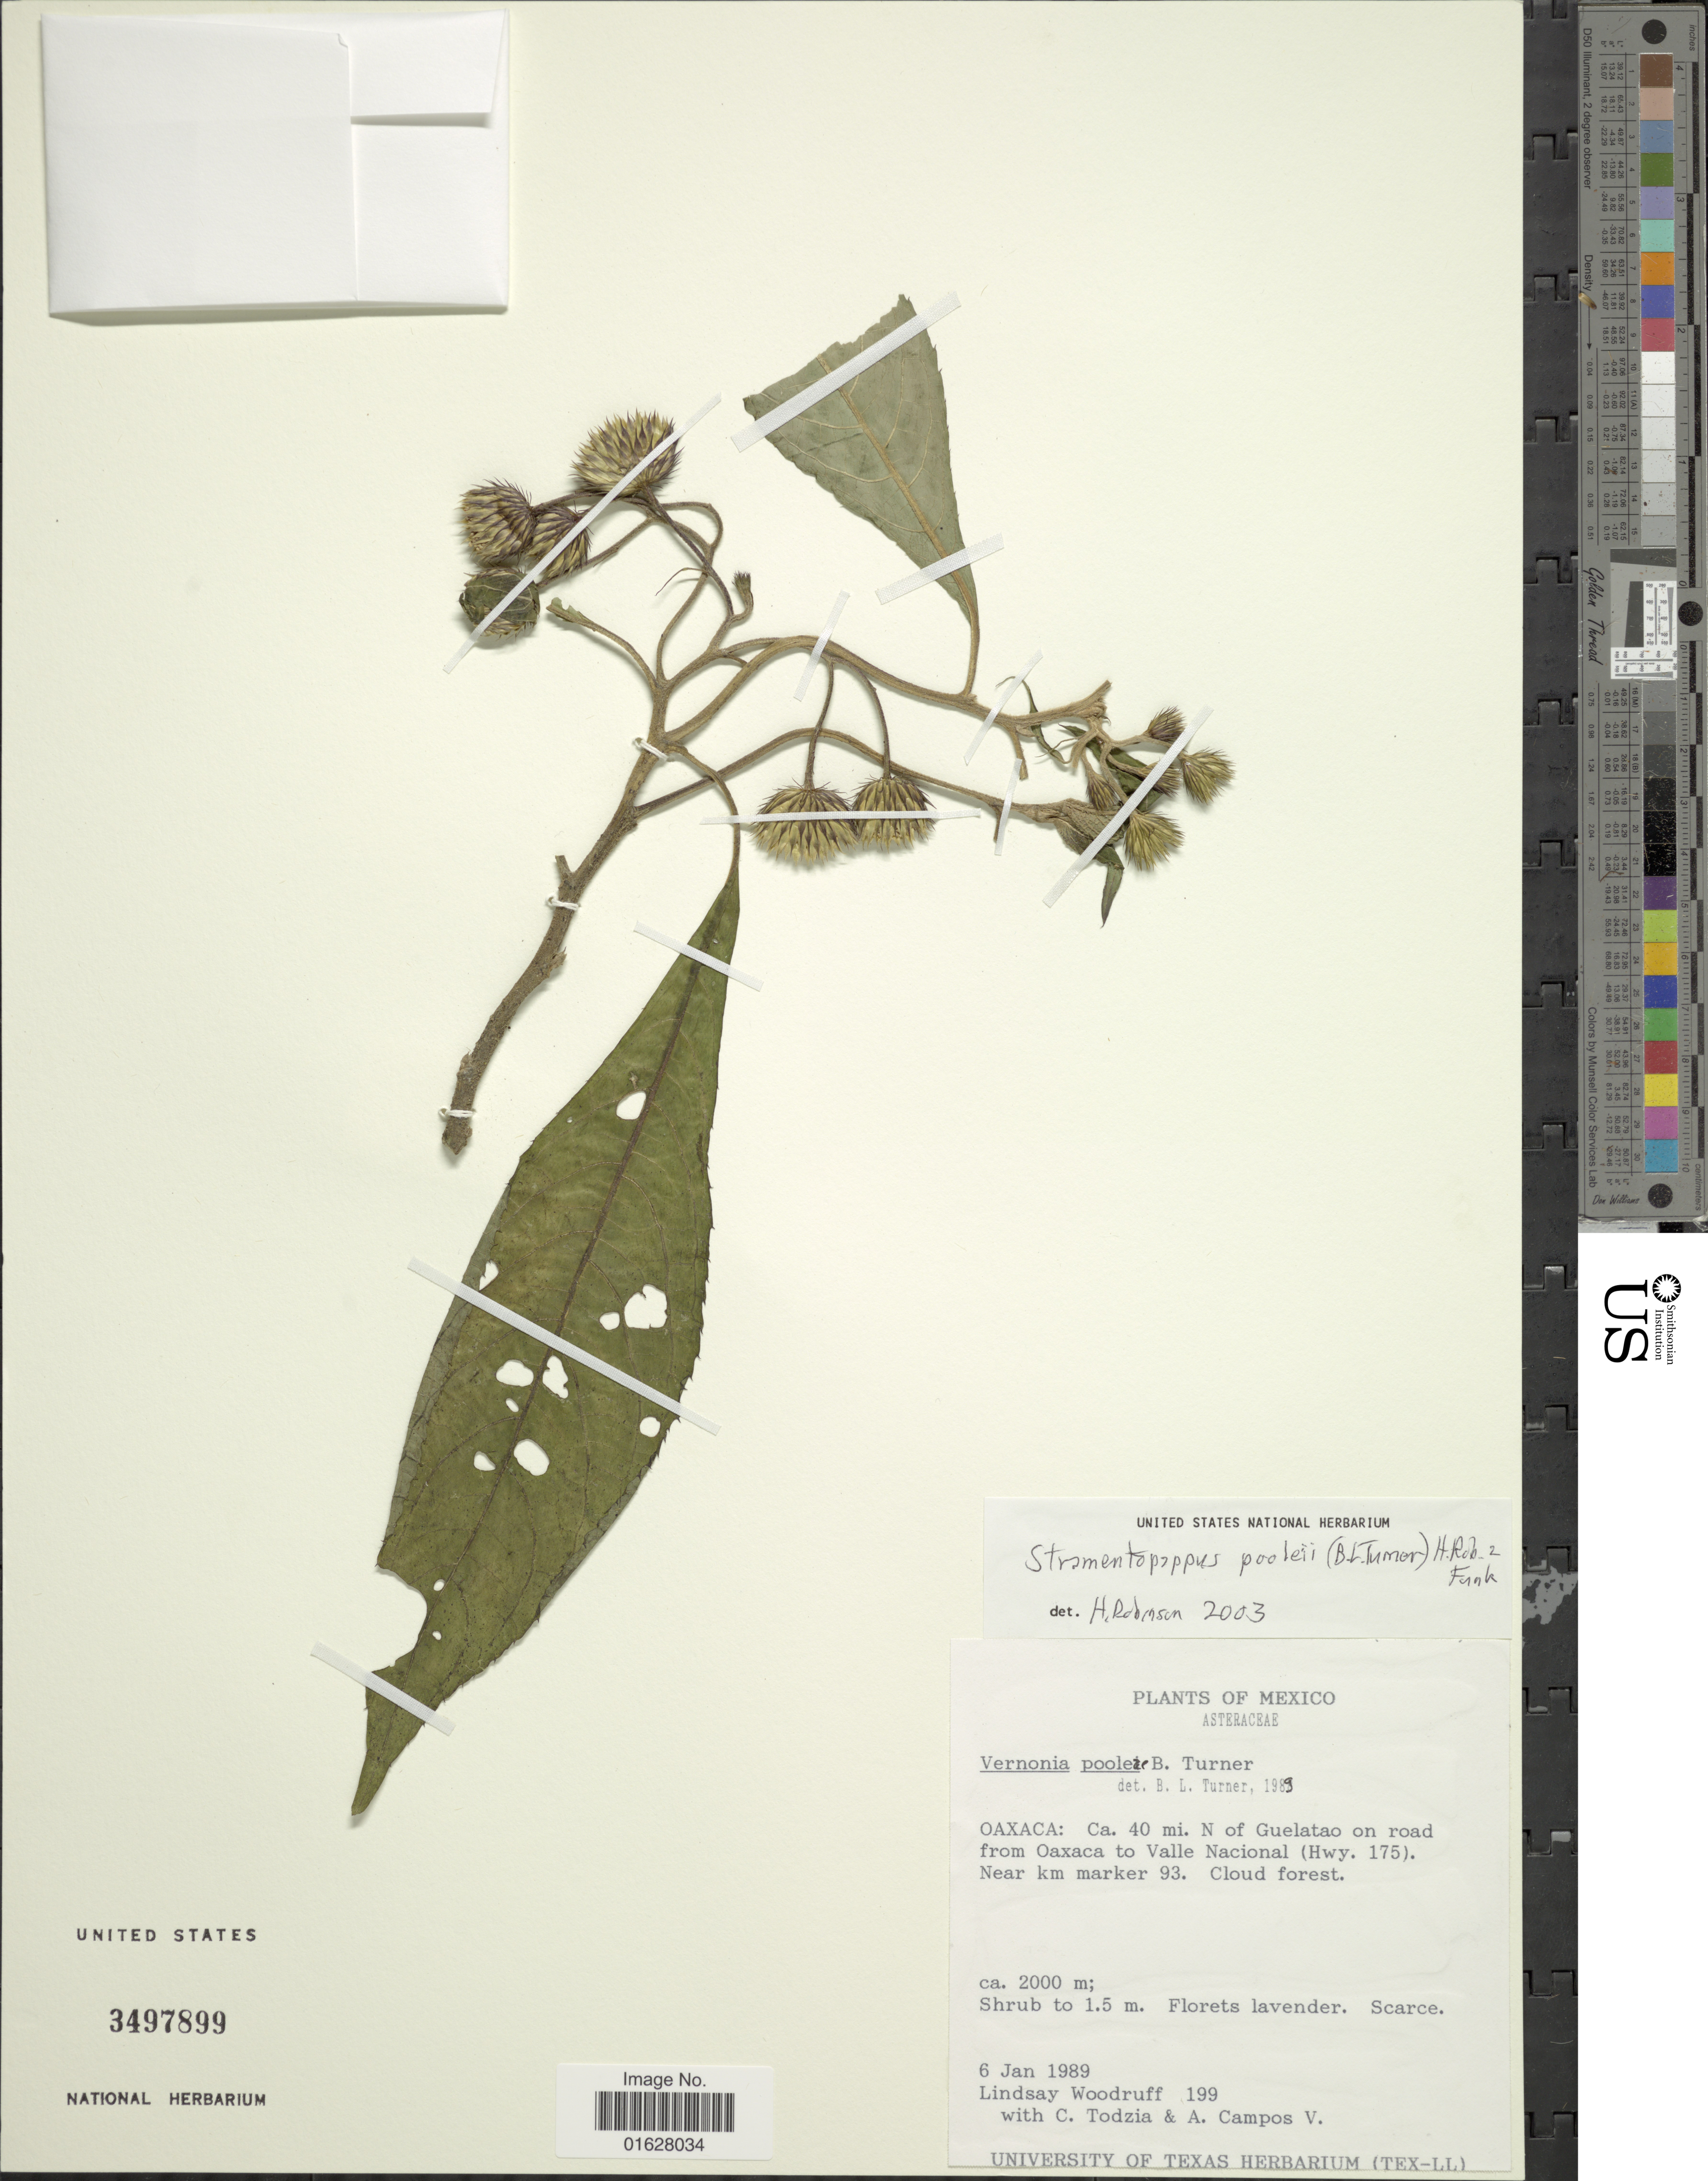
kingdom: Plantae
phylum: Tracheophyta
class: Magnoliopsida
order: Asterales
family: Asteraceae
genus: Stramentopappus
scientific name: Stramentopappus pooleae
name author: (B.L. Turner) H. Rob. & V.A. Funk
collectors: L. Woodruff, C. A. Todzia & A. Campos V.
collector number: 199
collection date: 1989-01-06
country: Mexico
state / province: Oaxaca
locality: Mexico. Oaxaca: Ca. 40 mi. N of Guelatao on road from Oaxaca to Valle Nacional (Hwy. 175). Near km marker 93. Cloud forest.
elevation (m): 2000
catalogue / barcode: US 3497899